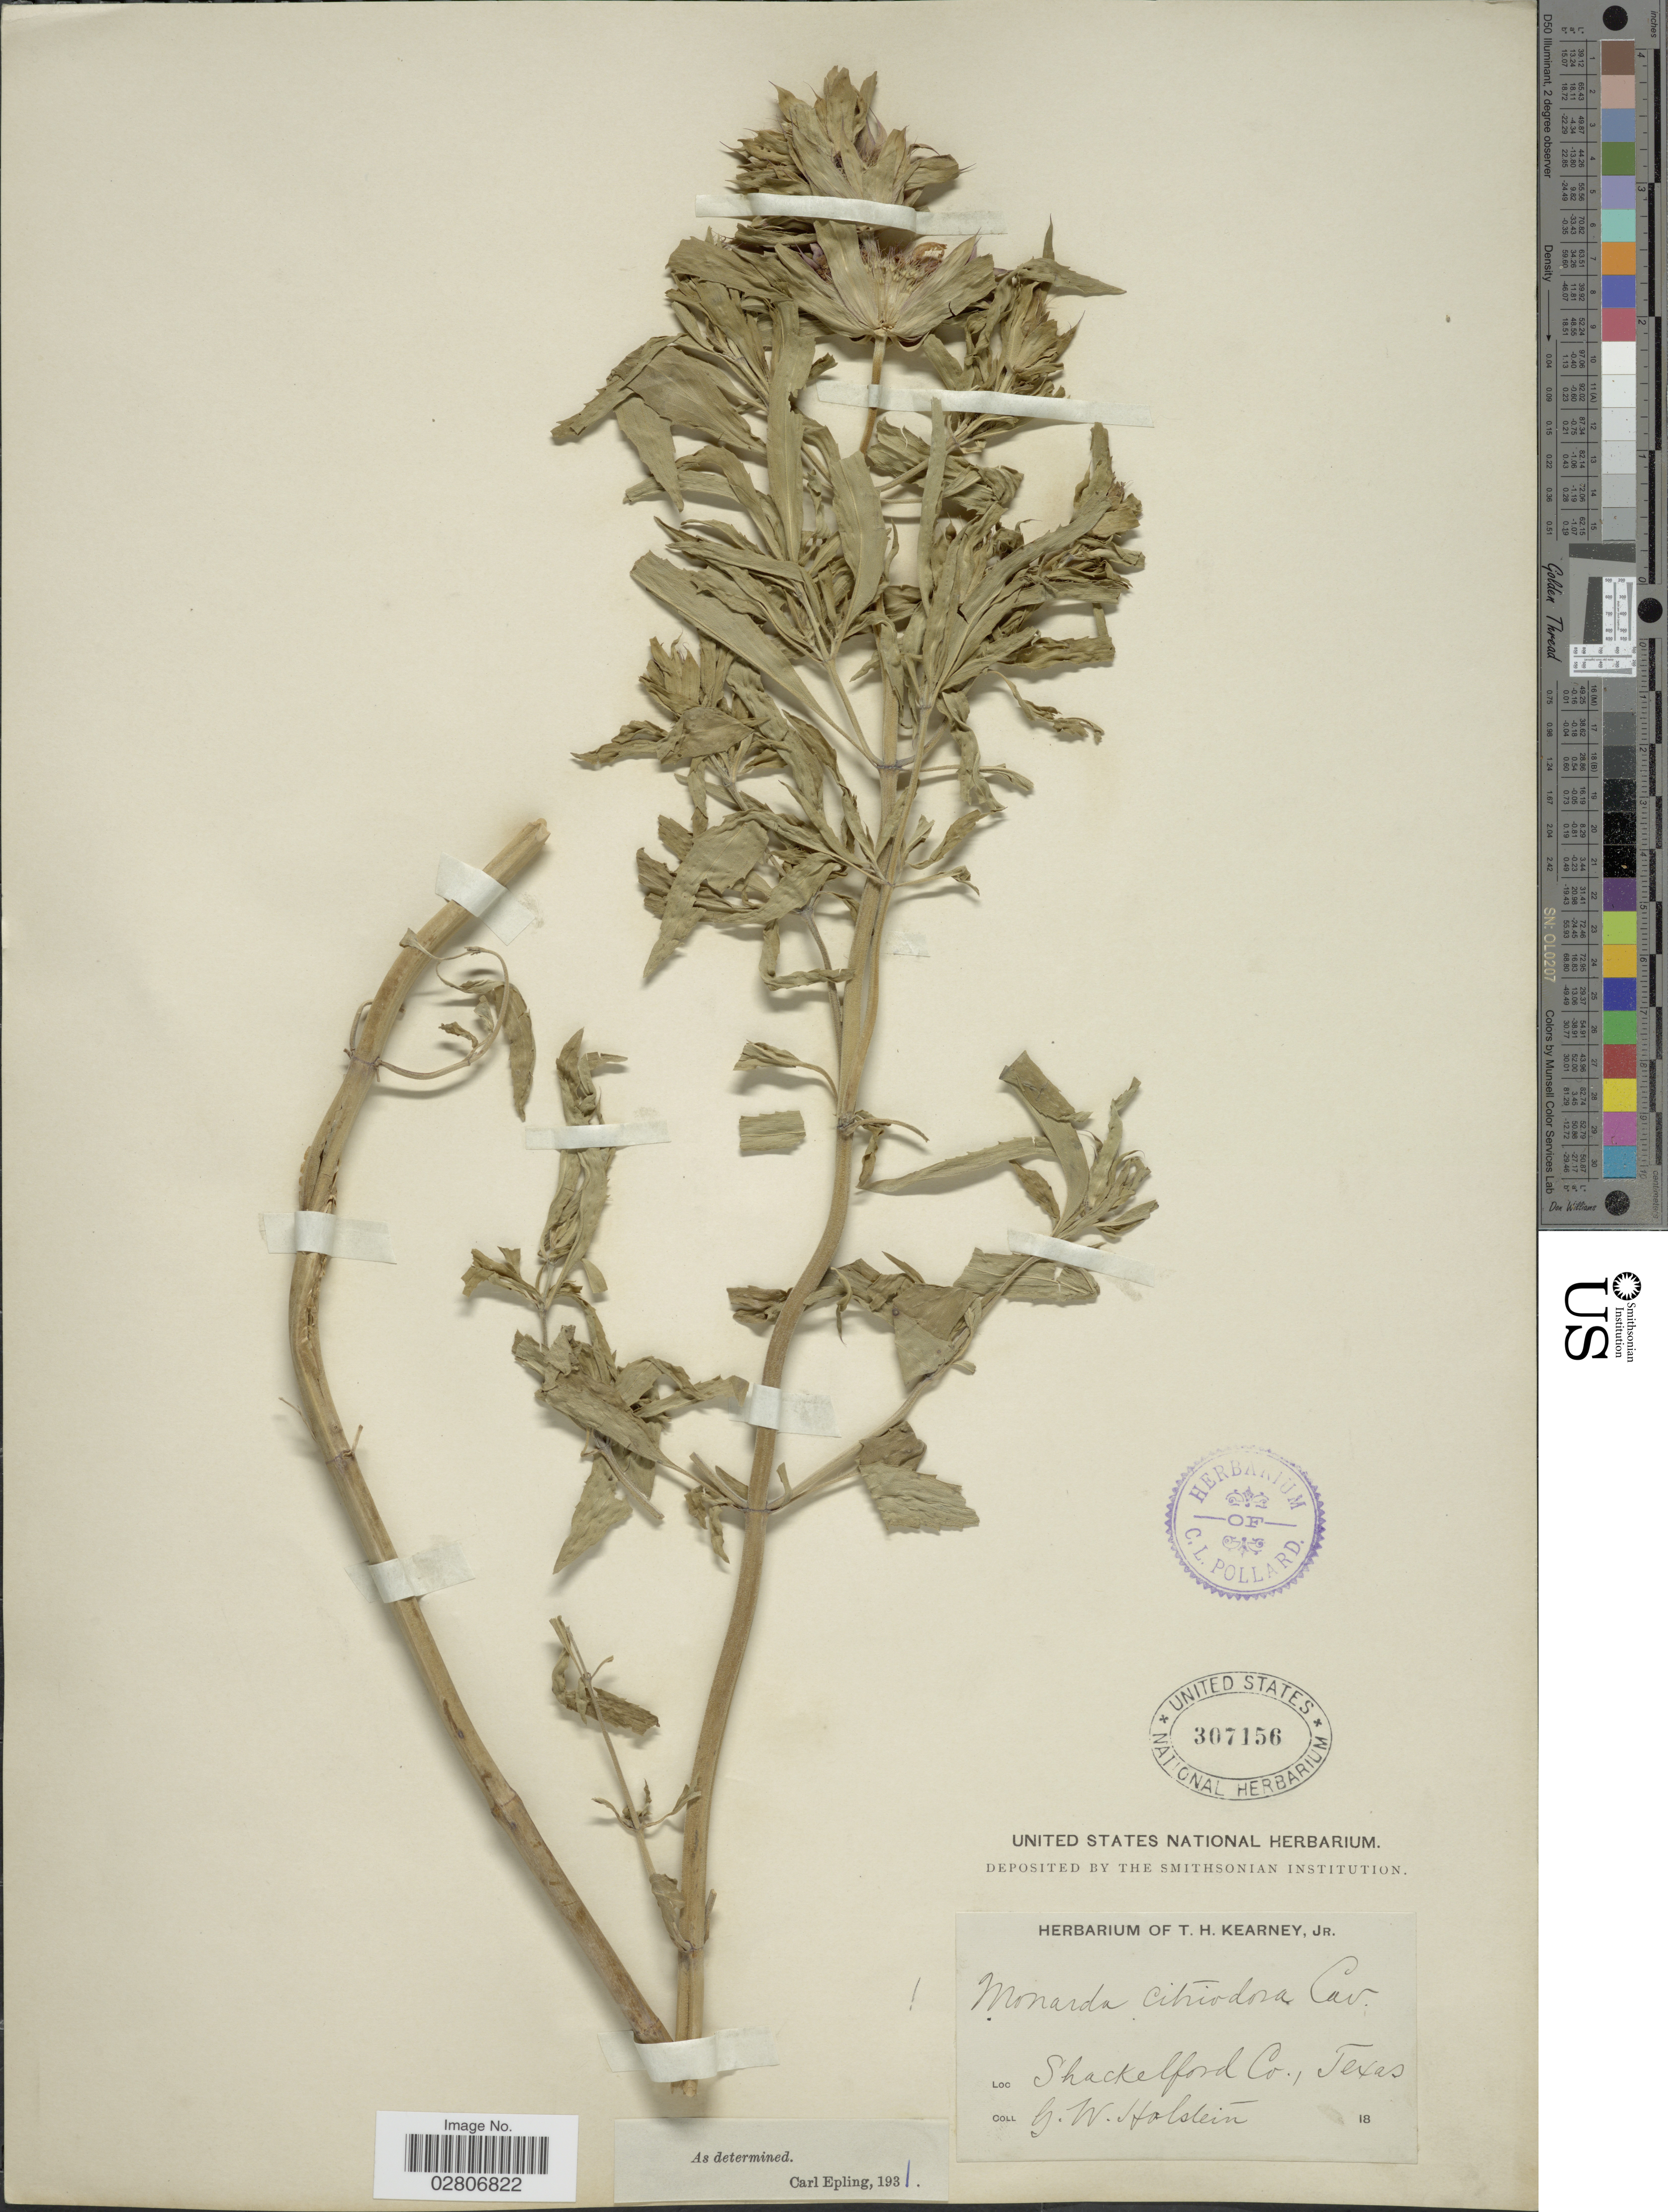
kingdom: Plantae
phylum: Tracheophyta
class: Magnoliopsida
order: Lamiales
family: Lamiaceae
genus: Monarda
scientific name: Monarda citriodora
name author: Cerv. ex Lag.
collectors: G. Holstein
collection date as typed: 18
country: United States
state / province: Texas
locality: Shackelford Co.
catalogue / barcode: US 307156